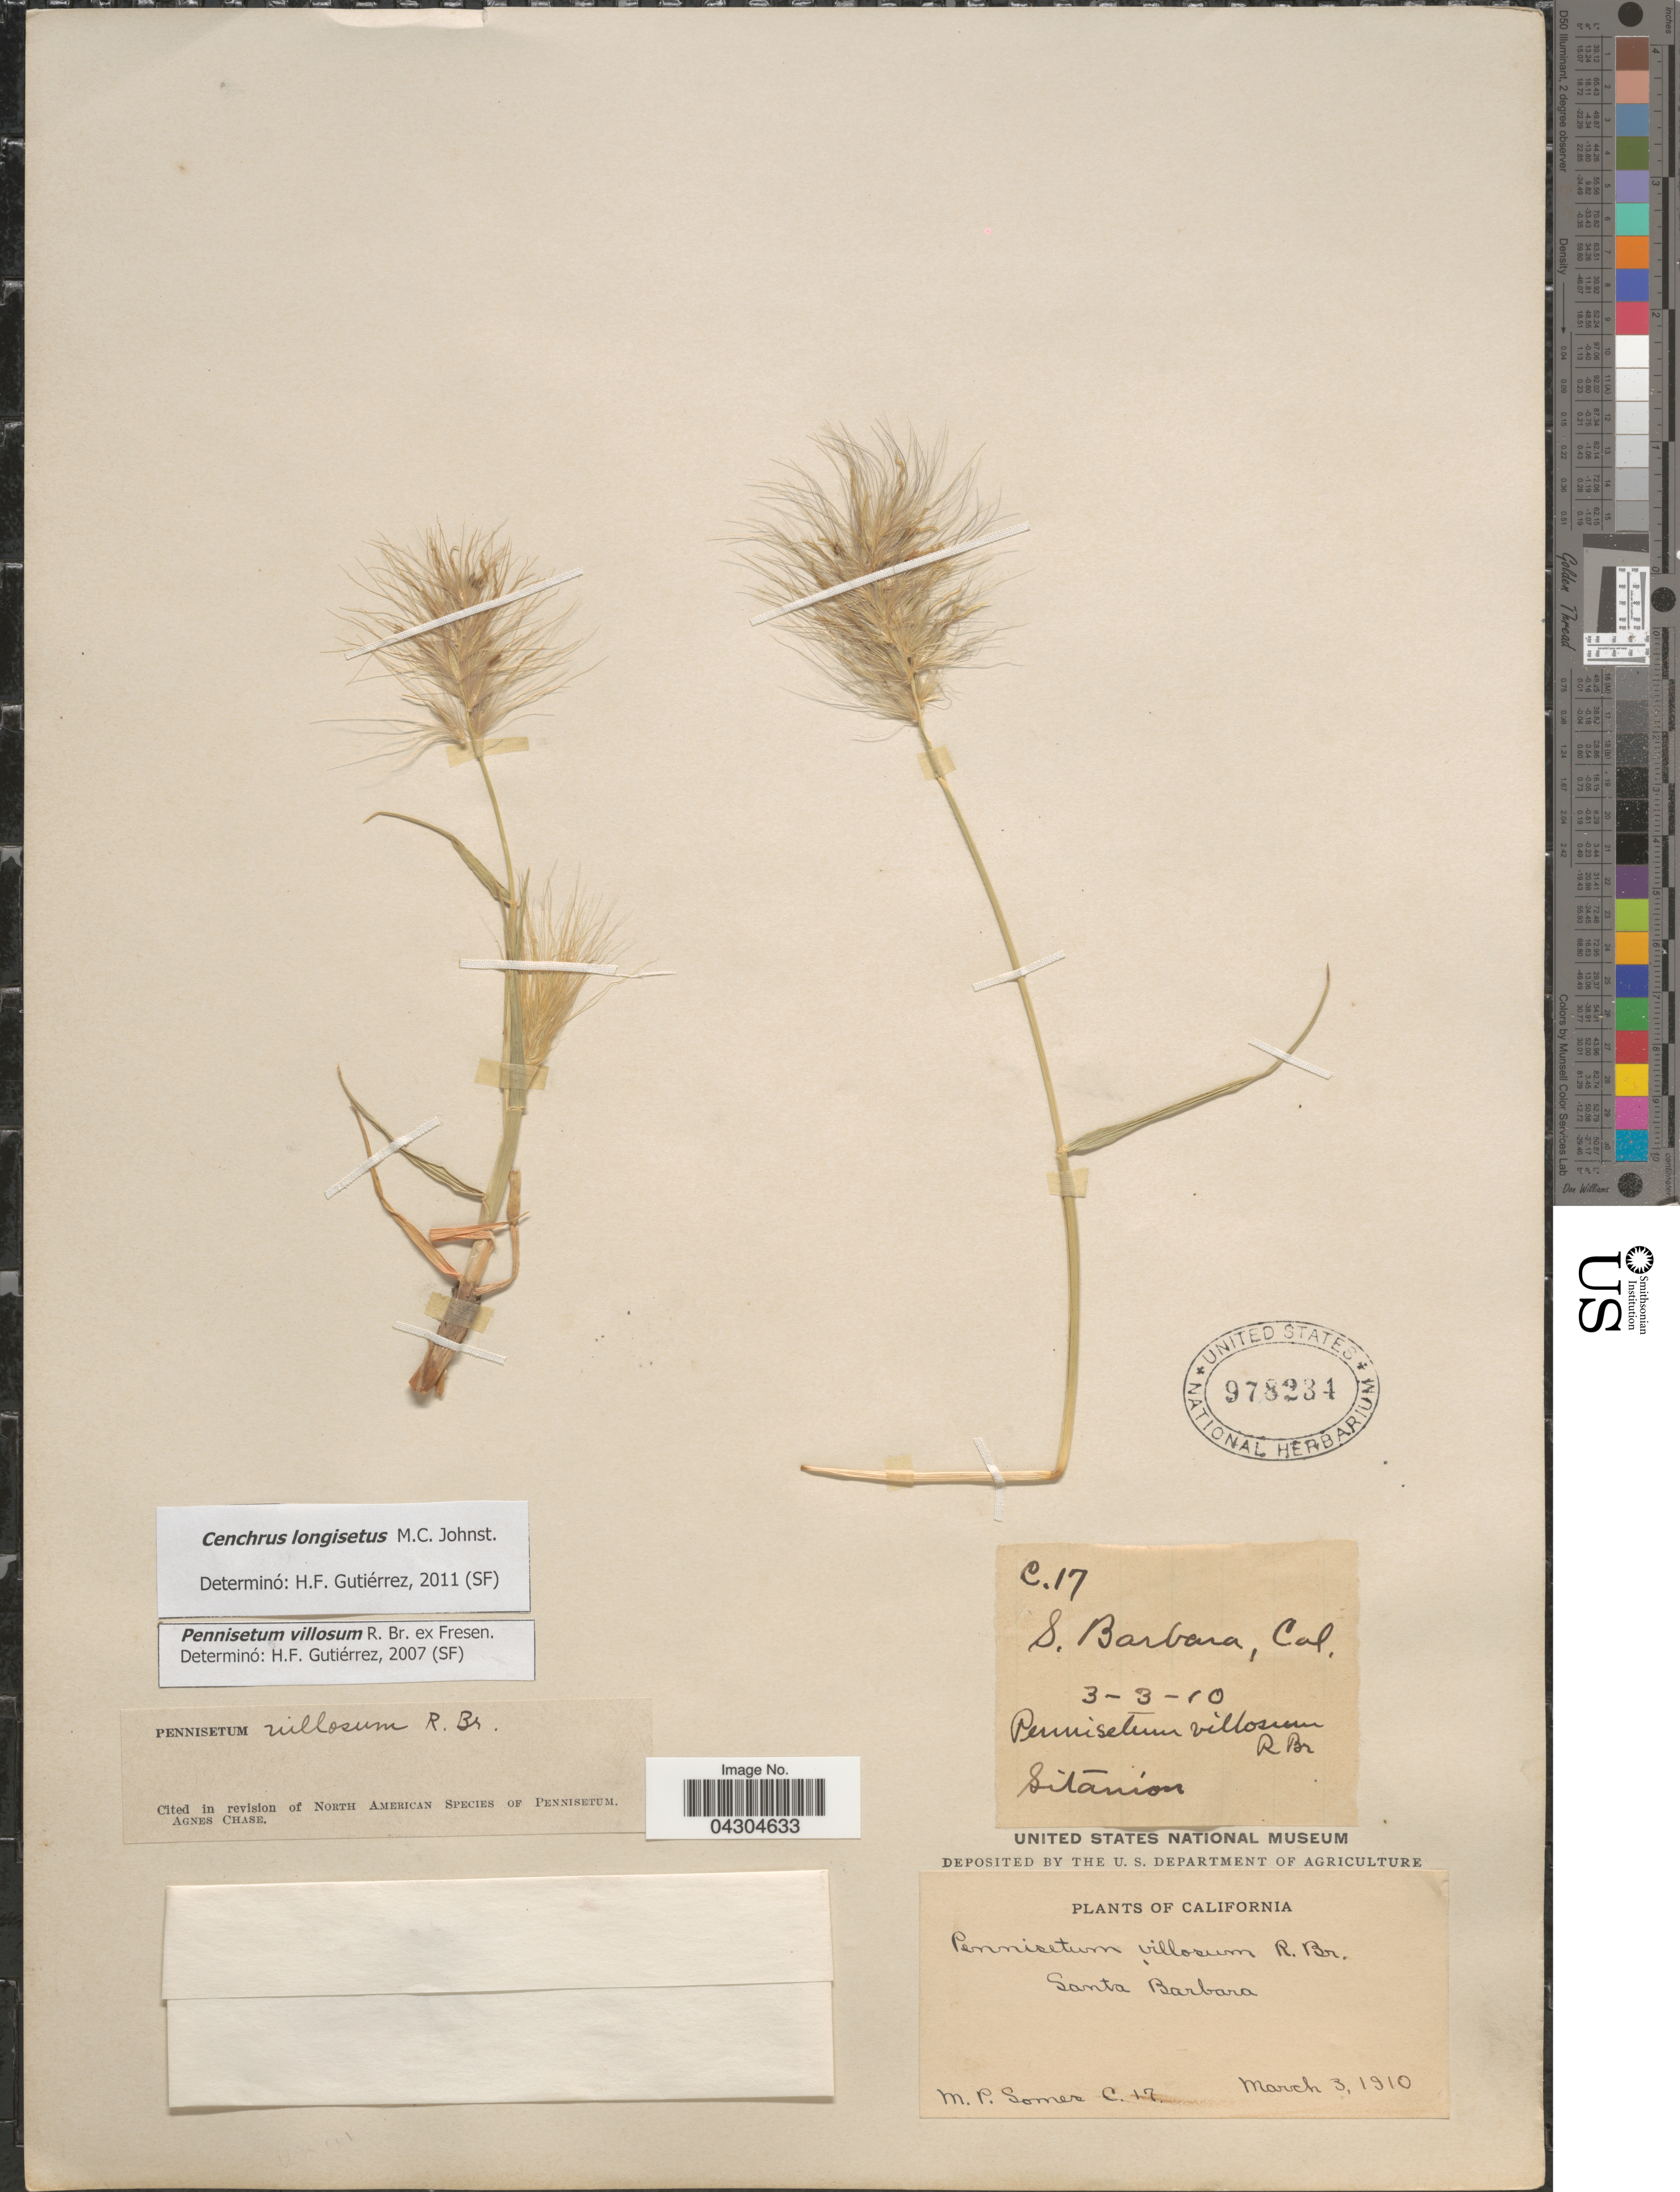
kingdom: Plantae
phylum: Tracheophyta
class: Liliopsida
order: Poales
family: Poaceae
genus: Cenchrus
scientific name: Cenchrus longisetus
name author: M.C. Johnst.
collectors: M. Somes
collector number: C.17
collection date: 1910-03-03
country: United States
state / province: California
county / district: Santa Barbara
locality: Santa Barbara.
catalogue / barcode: US 978234